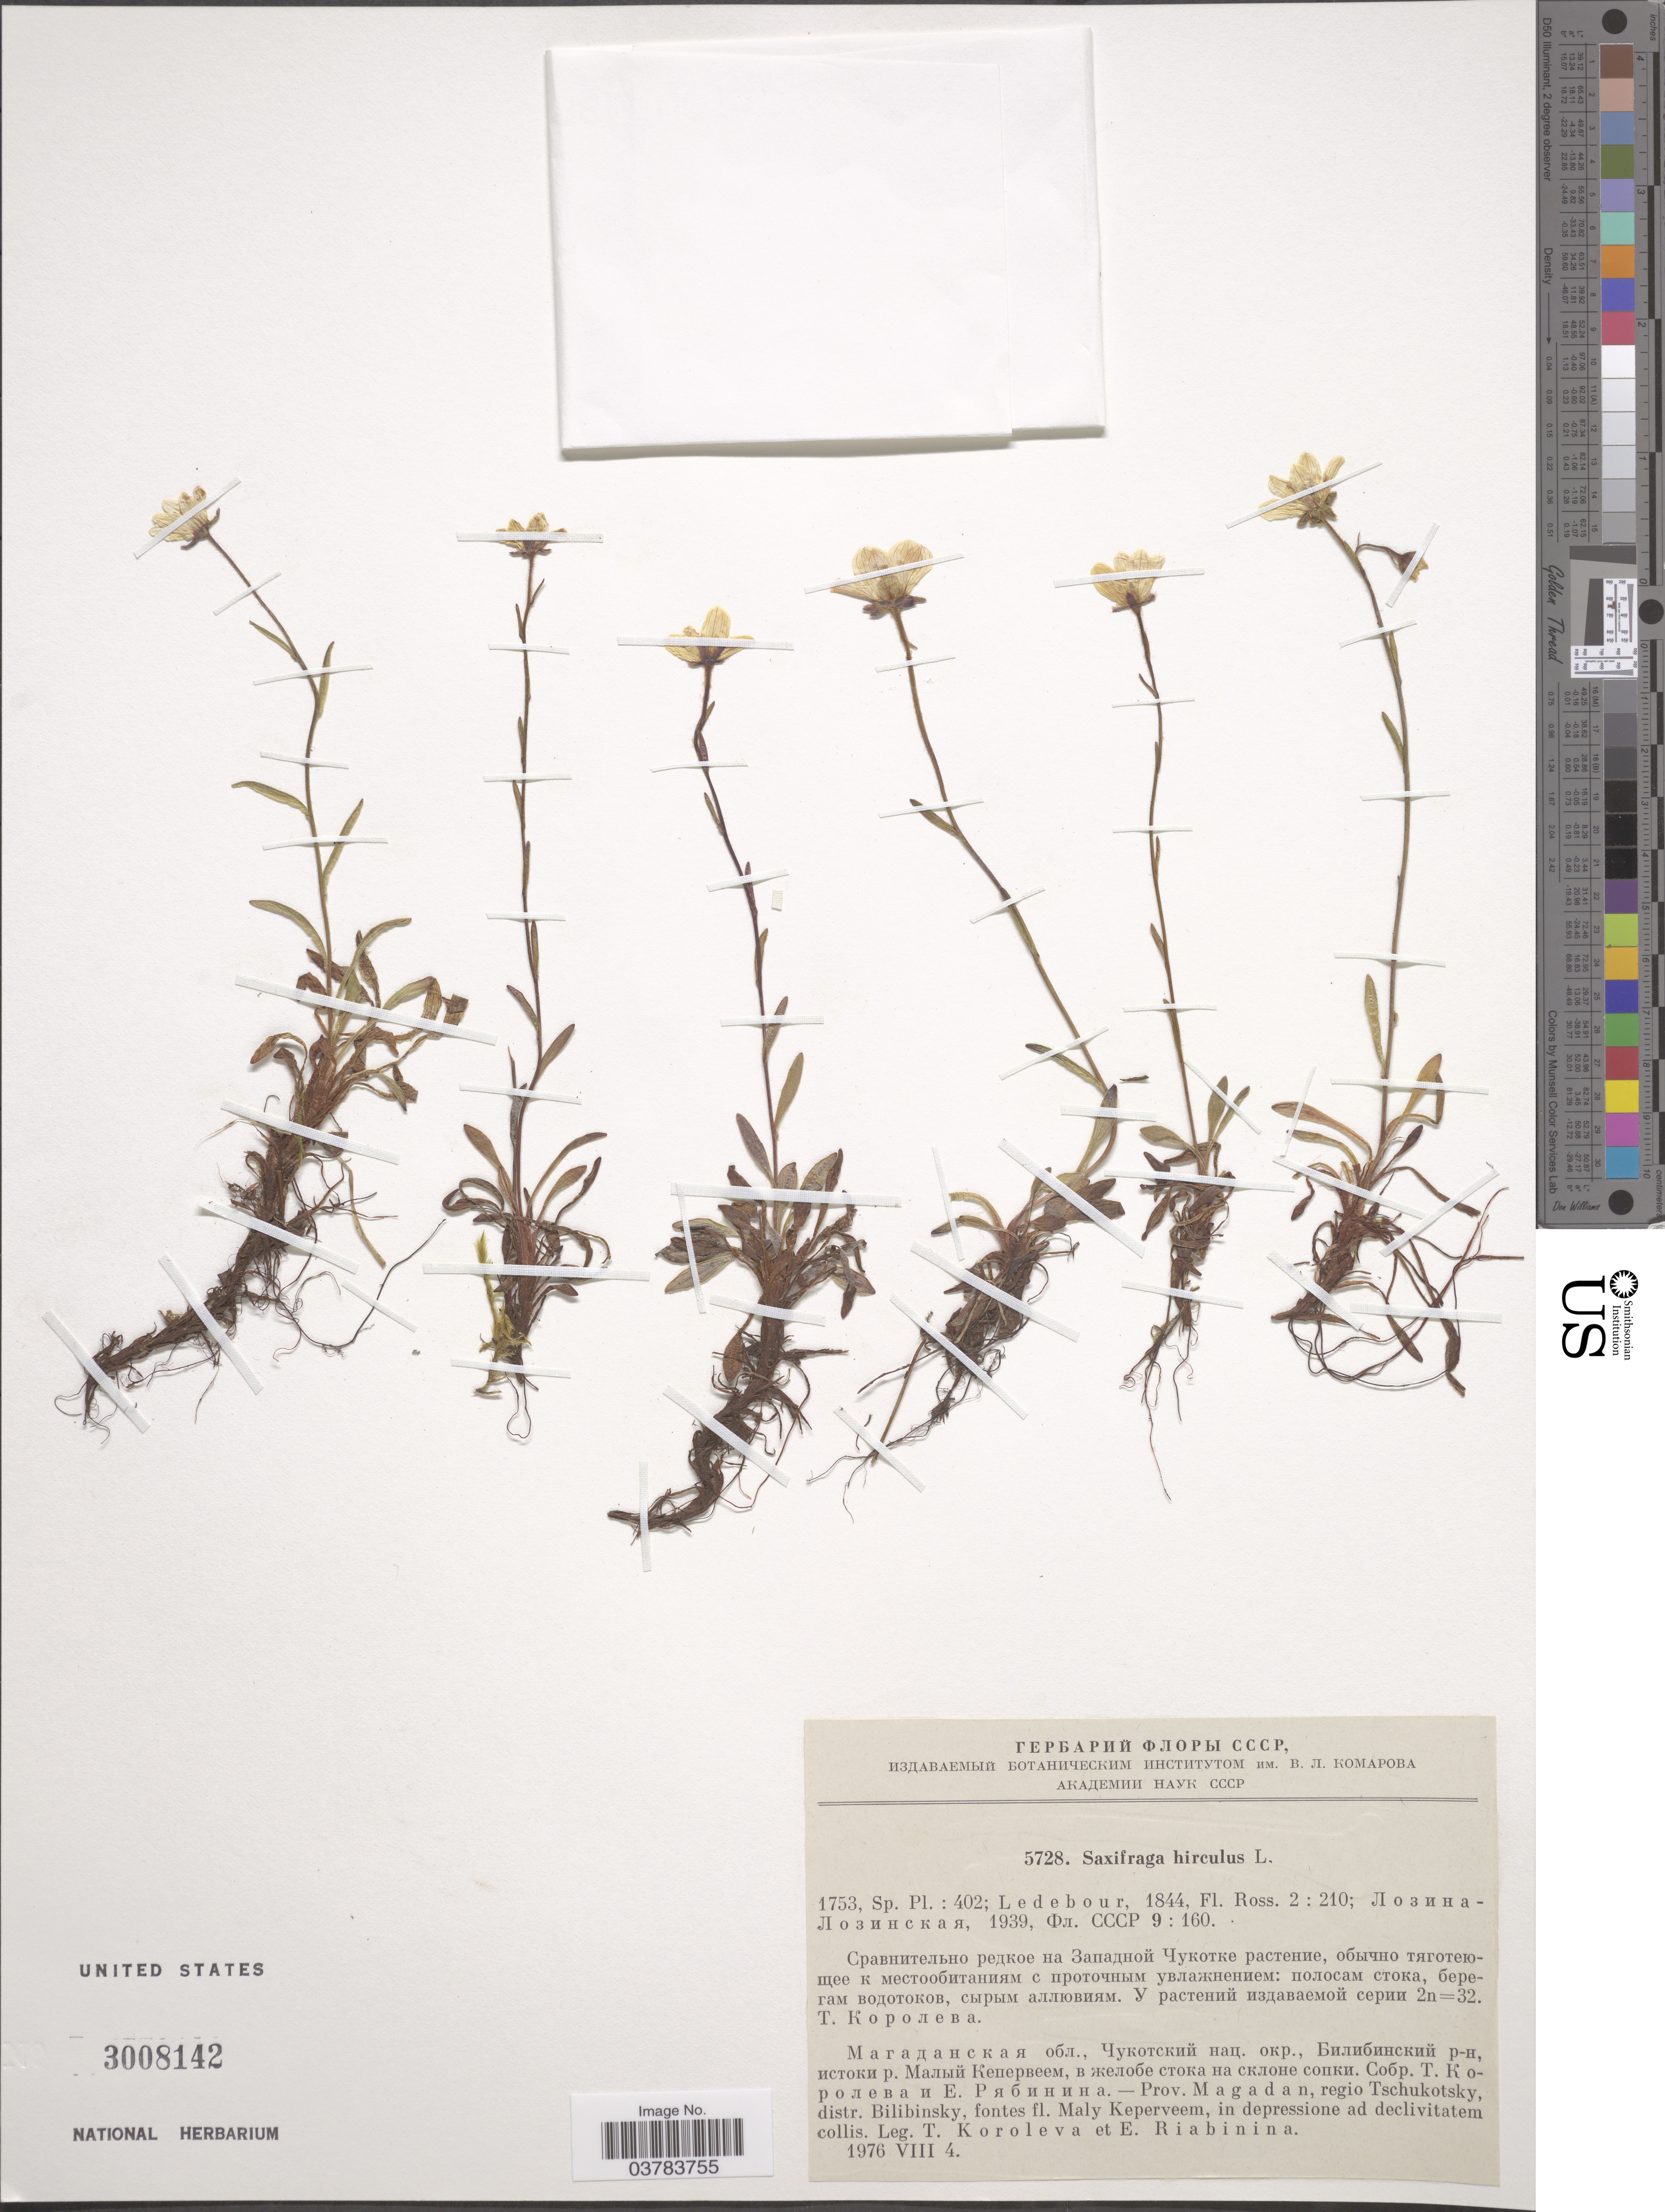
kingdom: Plantae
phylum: Tracheophyta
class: Magnoliopsida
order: Saxifragales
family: Saxifragaceae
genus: Saxifraga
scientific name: Saxifraga porsildiana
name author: Jurtzev & V.V. Petrovsky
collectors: T. Koroleva & E. Riabinina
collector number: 5728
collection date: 1976-08-04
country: Russian Federation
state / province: Magadan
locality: Regio Tschukotsky, distr. Bilibinsky, fontes fl. Maly Keperveem, in depressione ad declivitatem collis.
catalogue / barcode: US 3008142